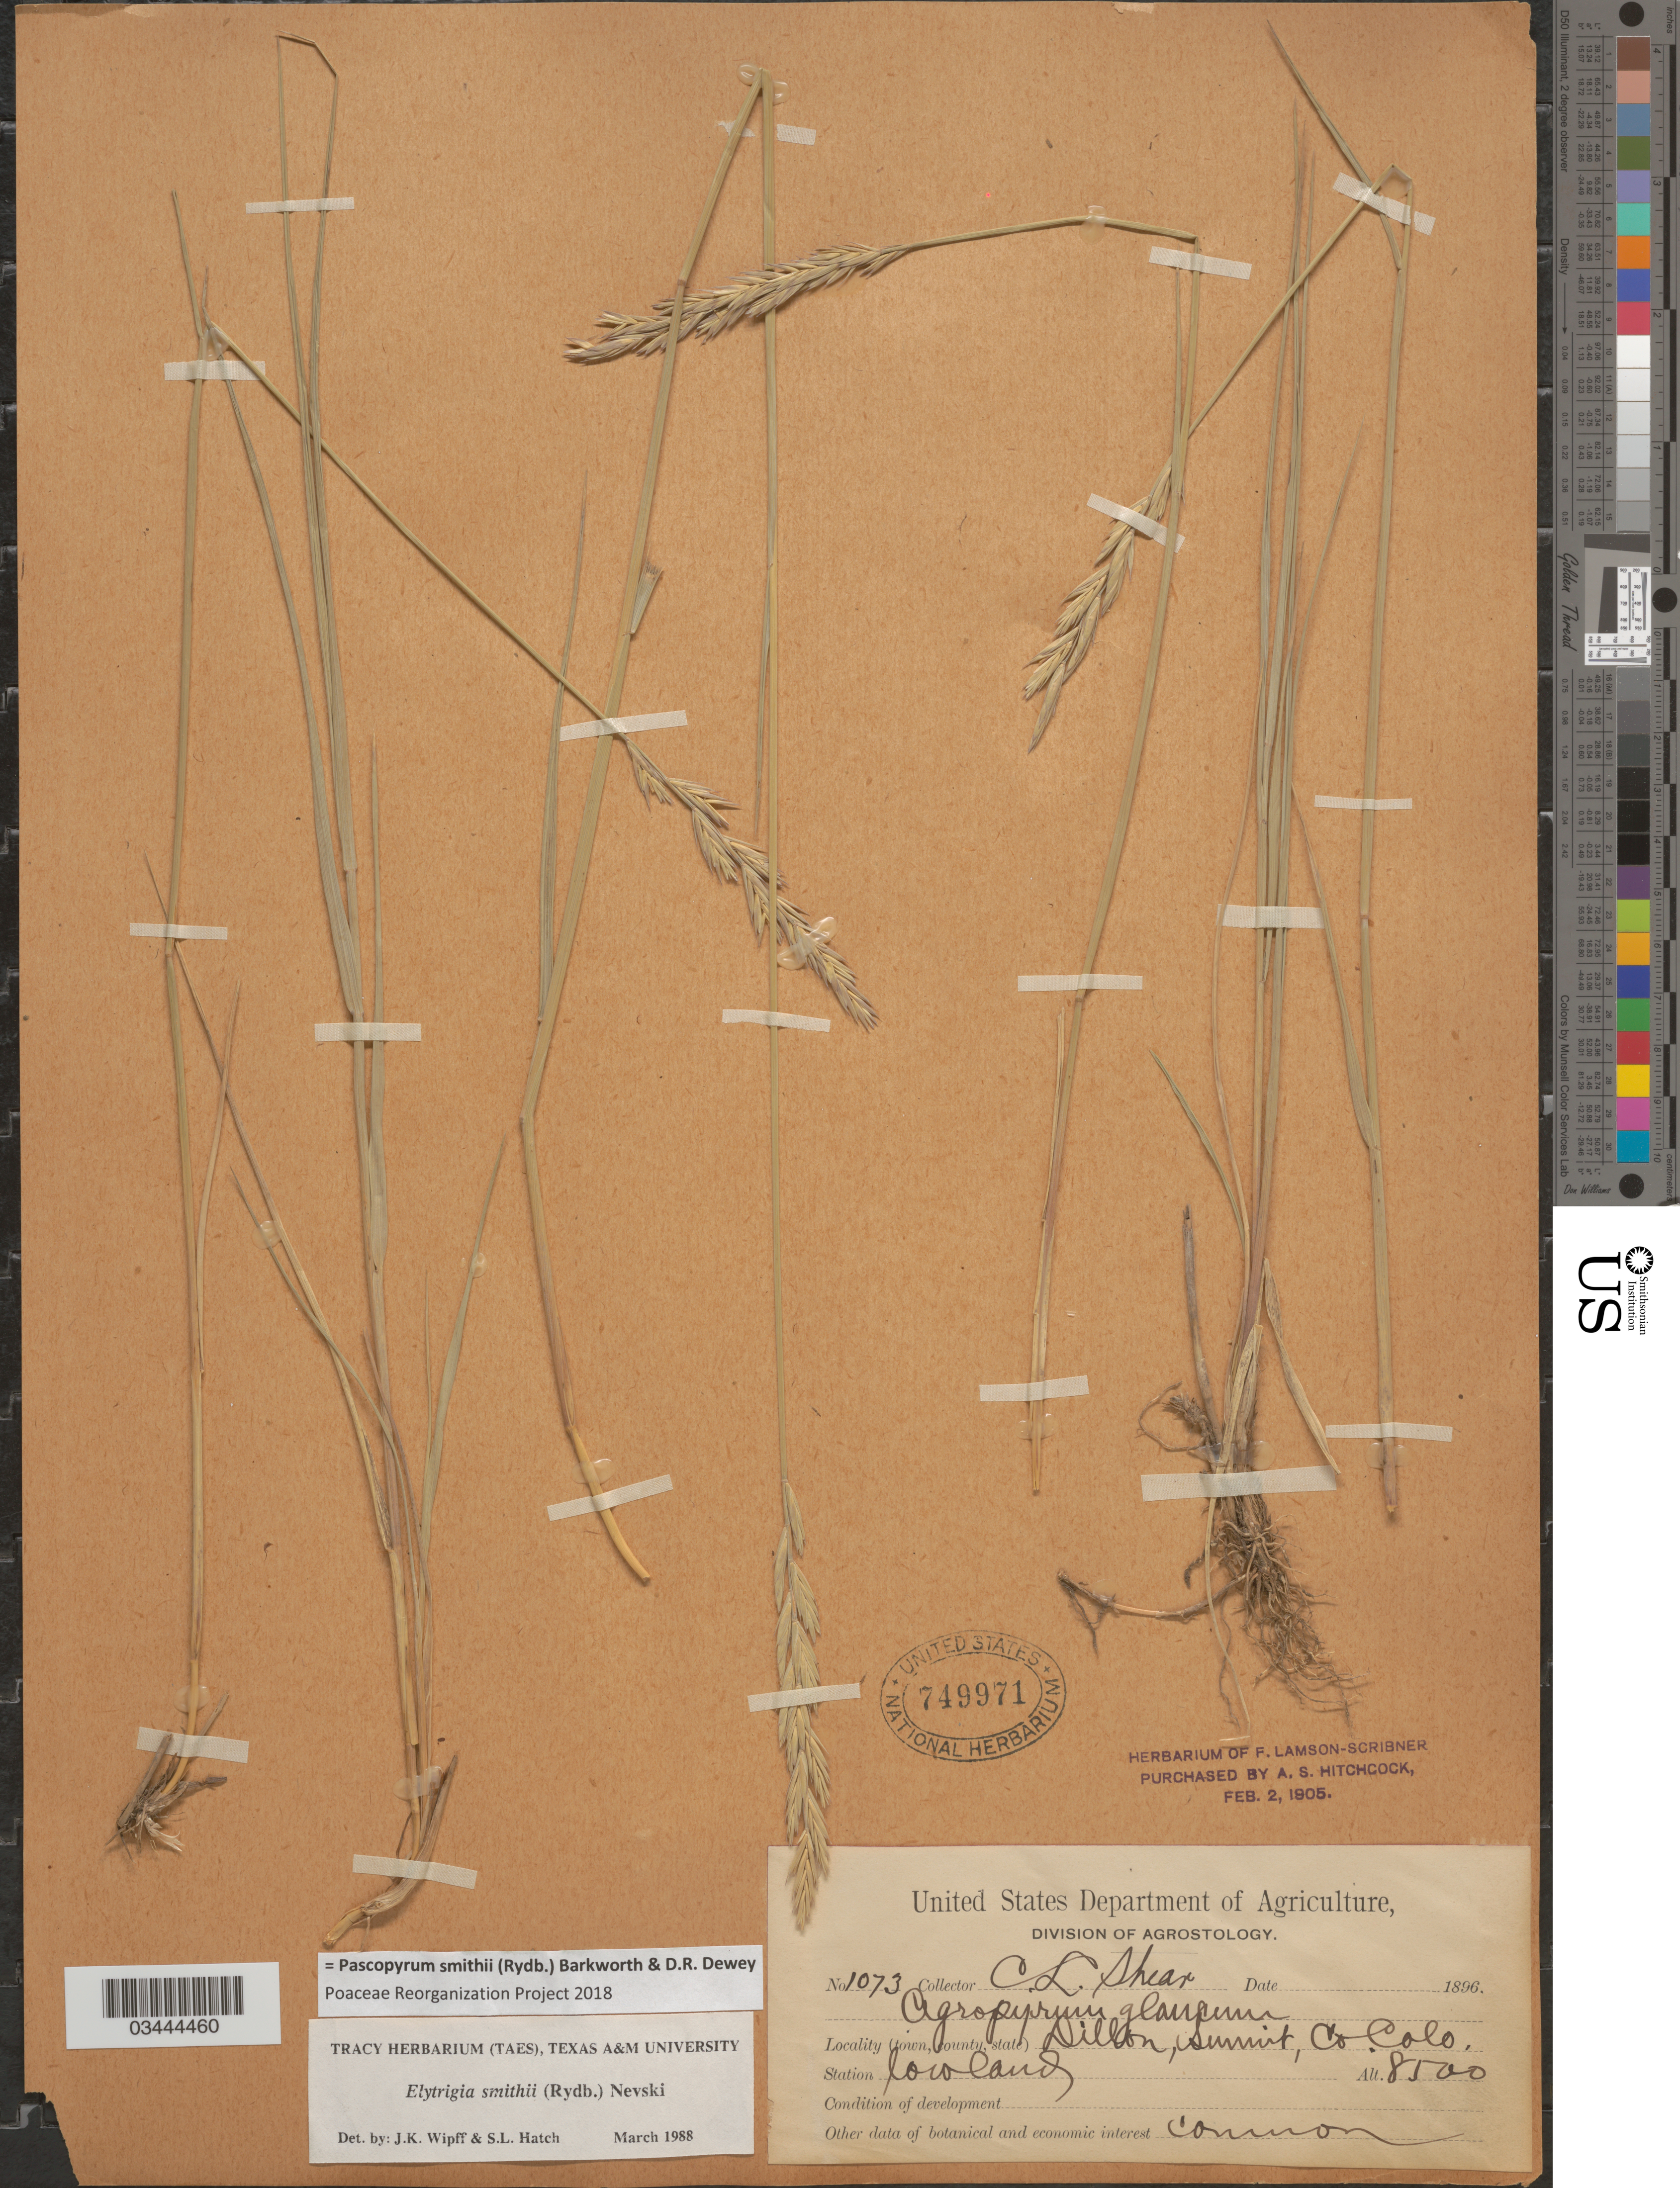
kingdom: Plantae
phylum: Tracheophyta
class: Liliopsida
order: Poales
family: Poaceae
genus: Pascopyrum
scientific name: Pascopyrum smithii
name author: (Rydb.) Barkworth & Dewey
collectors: C. L. Shear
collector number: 1073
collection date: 1896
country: United States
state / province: Colorado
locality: Dillon, Summit, Co.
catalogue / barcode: US 749971